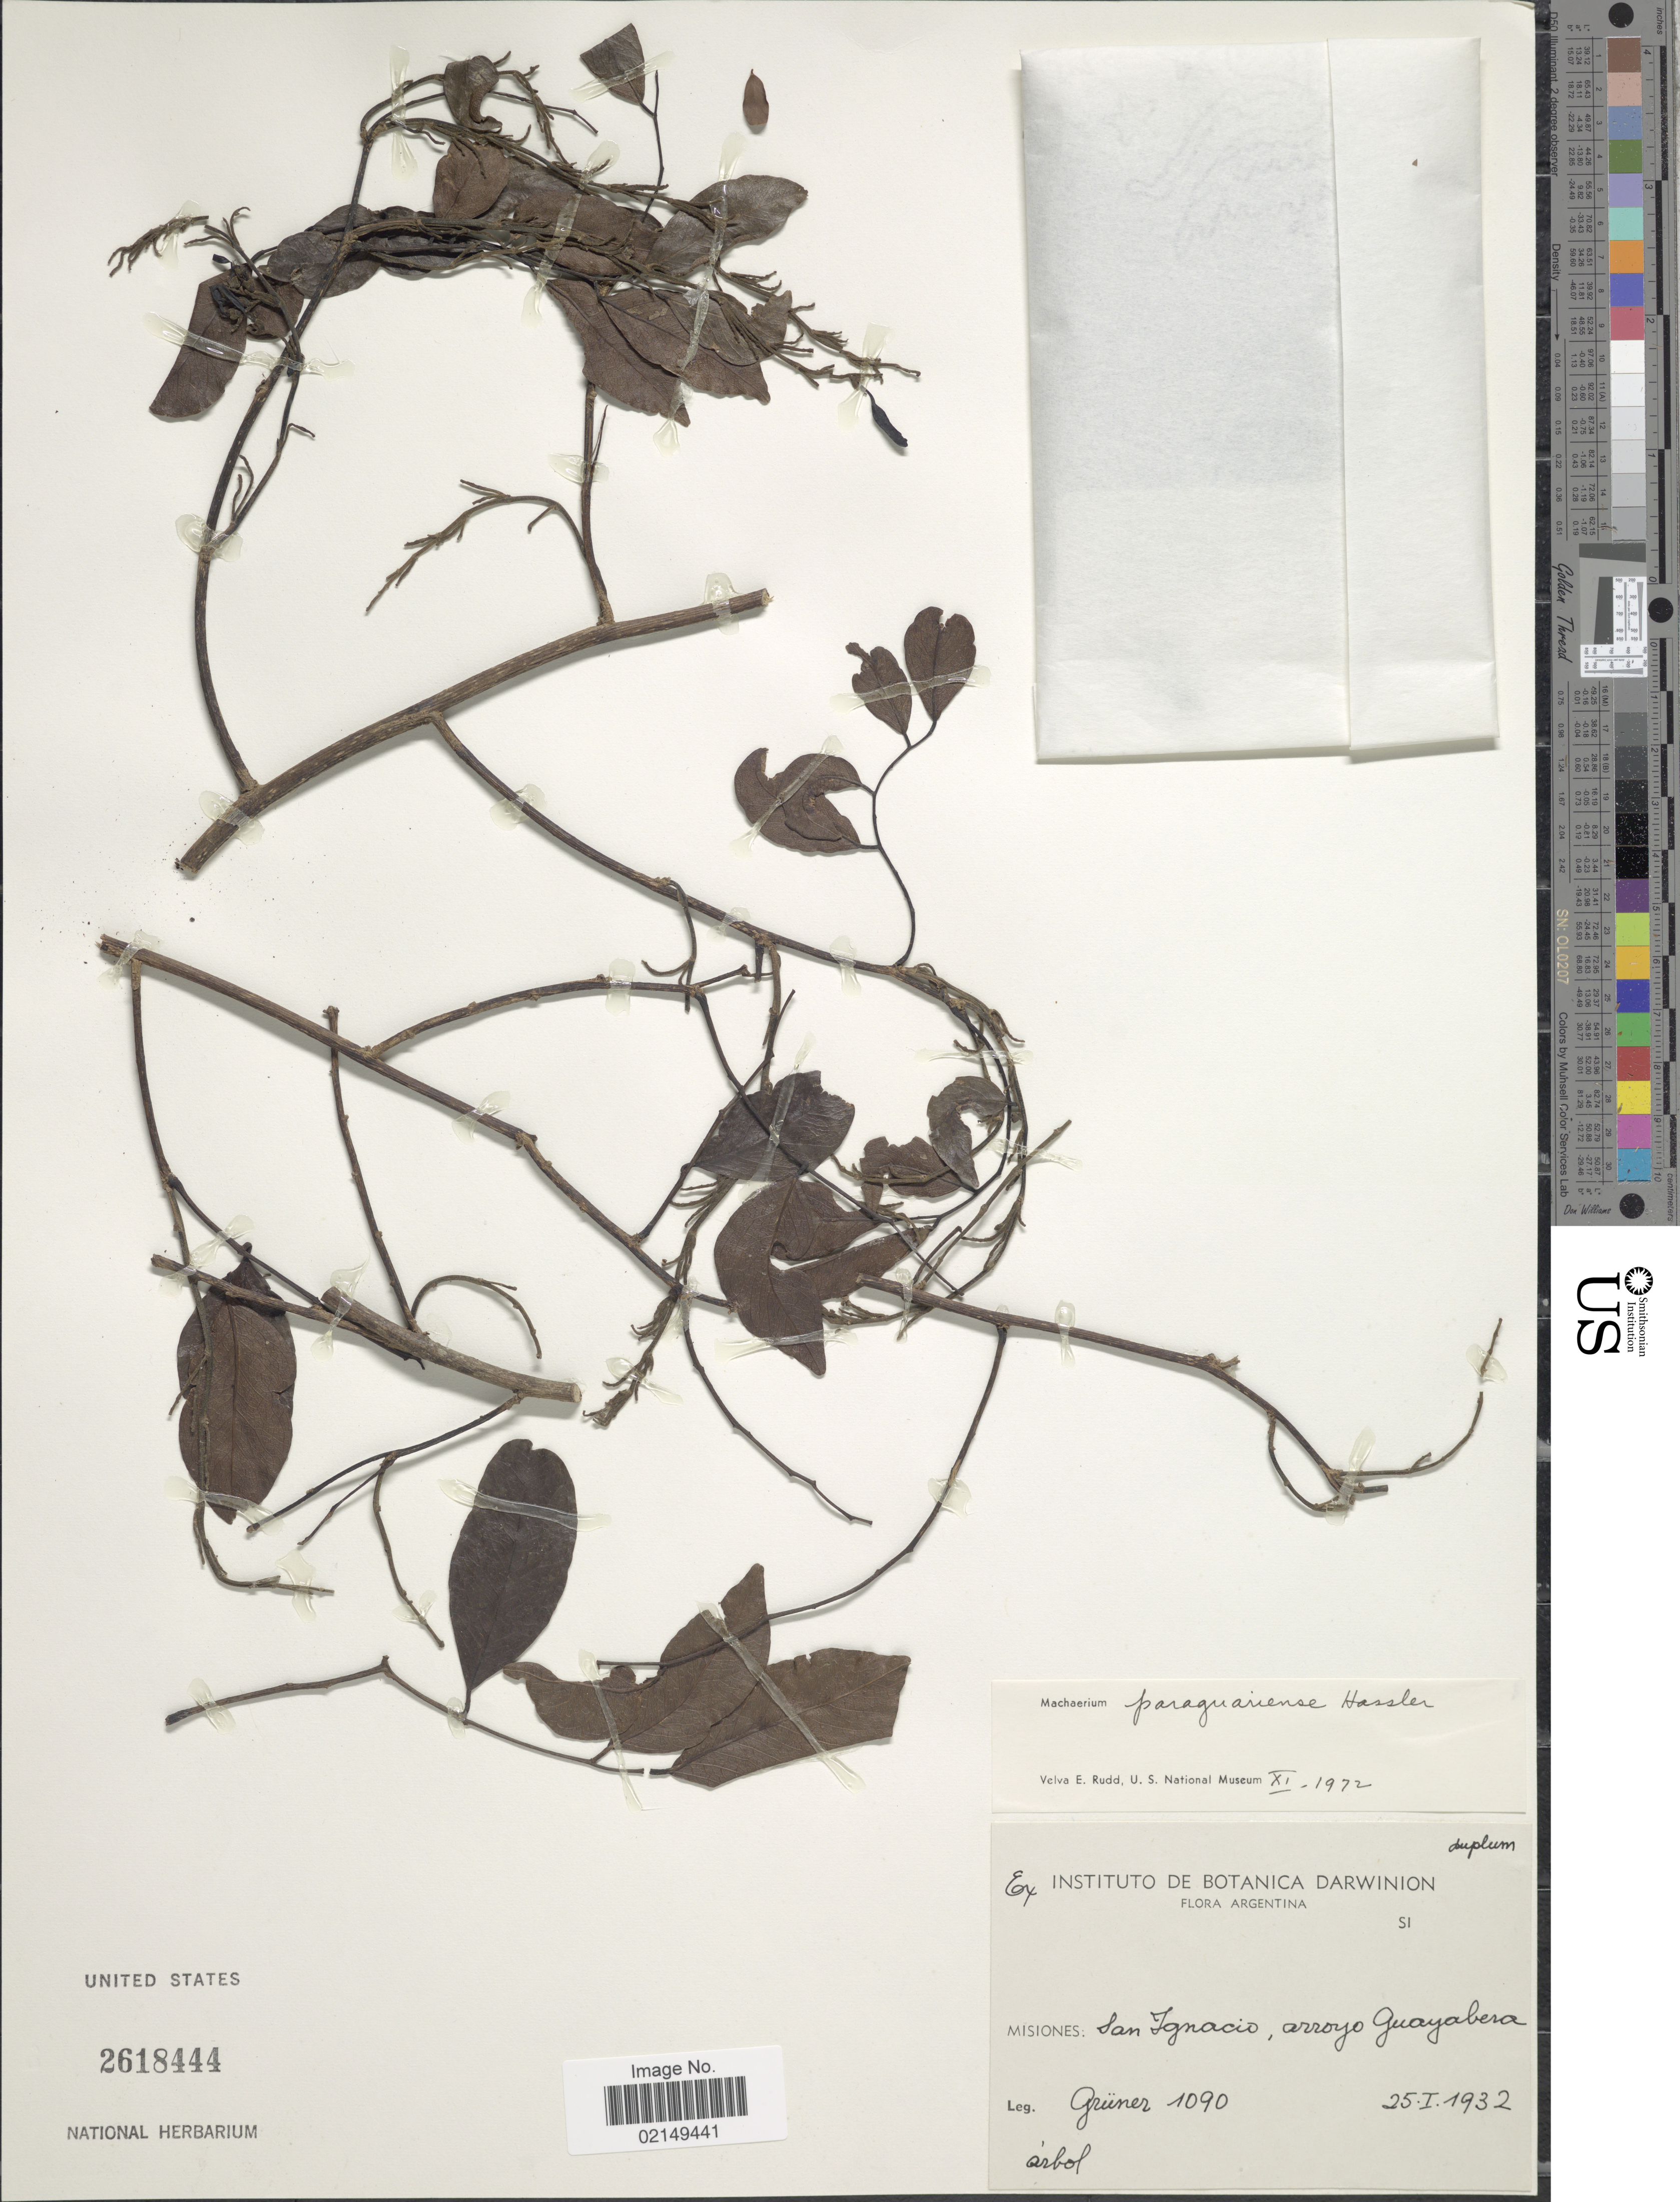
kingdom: Plantae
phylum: Tracheophyta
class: Magnoliopsida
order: Fabales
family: Fabaceae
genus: Machaerium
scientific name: Machaerium paraguariense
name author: Hassl.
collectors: Gruner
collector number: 1090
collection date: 1932-01-25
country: Argentina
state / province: Misiones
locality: Misiones: San Ignacio, arroyo Guayabera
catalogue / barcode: US 2618444